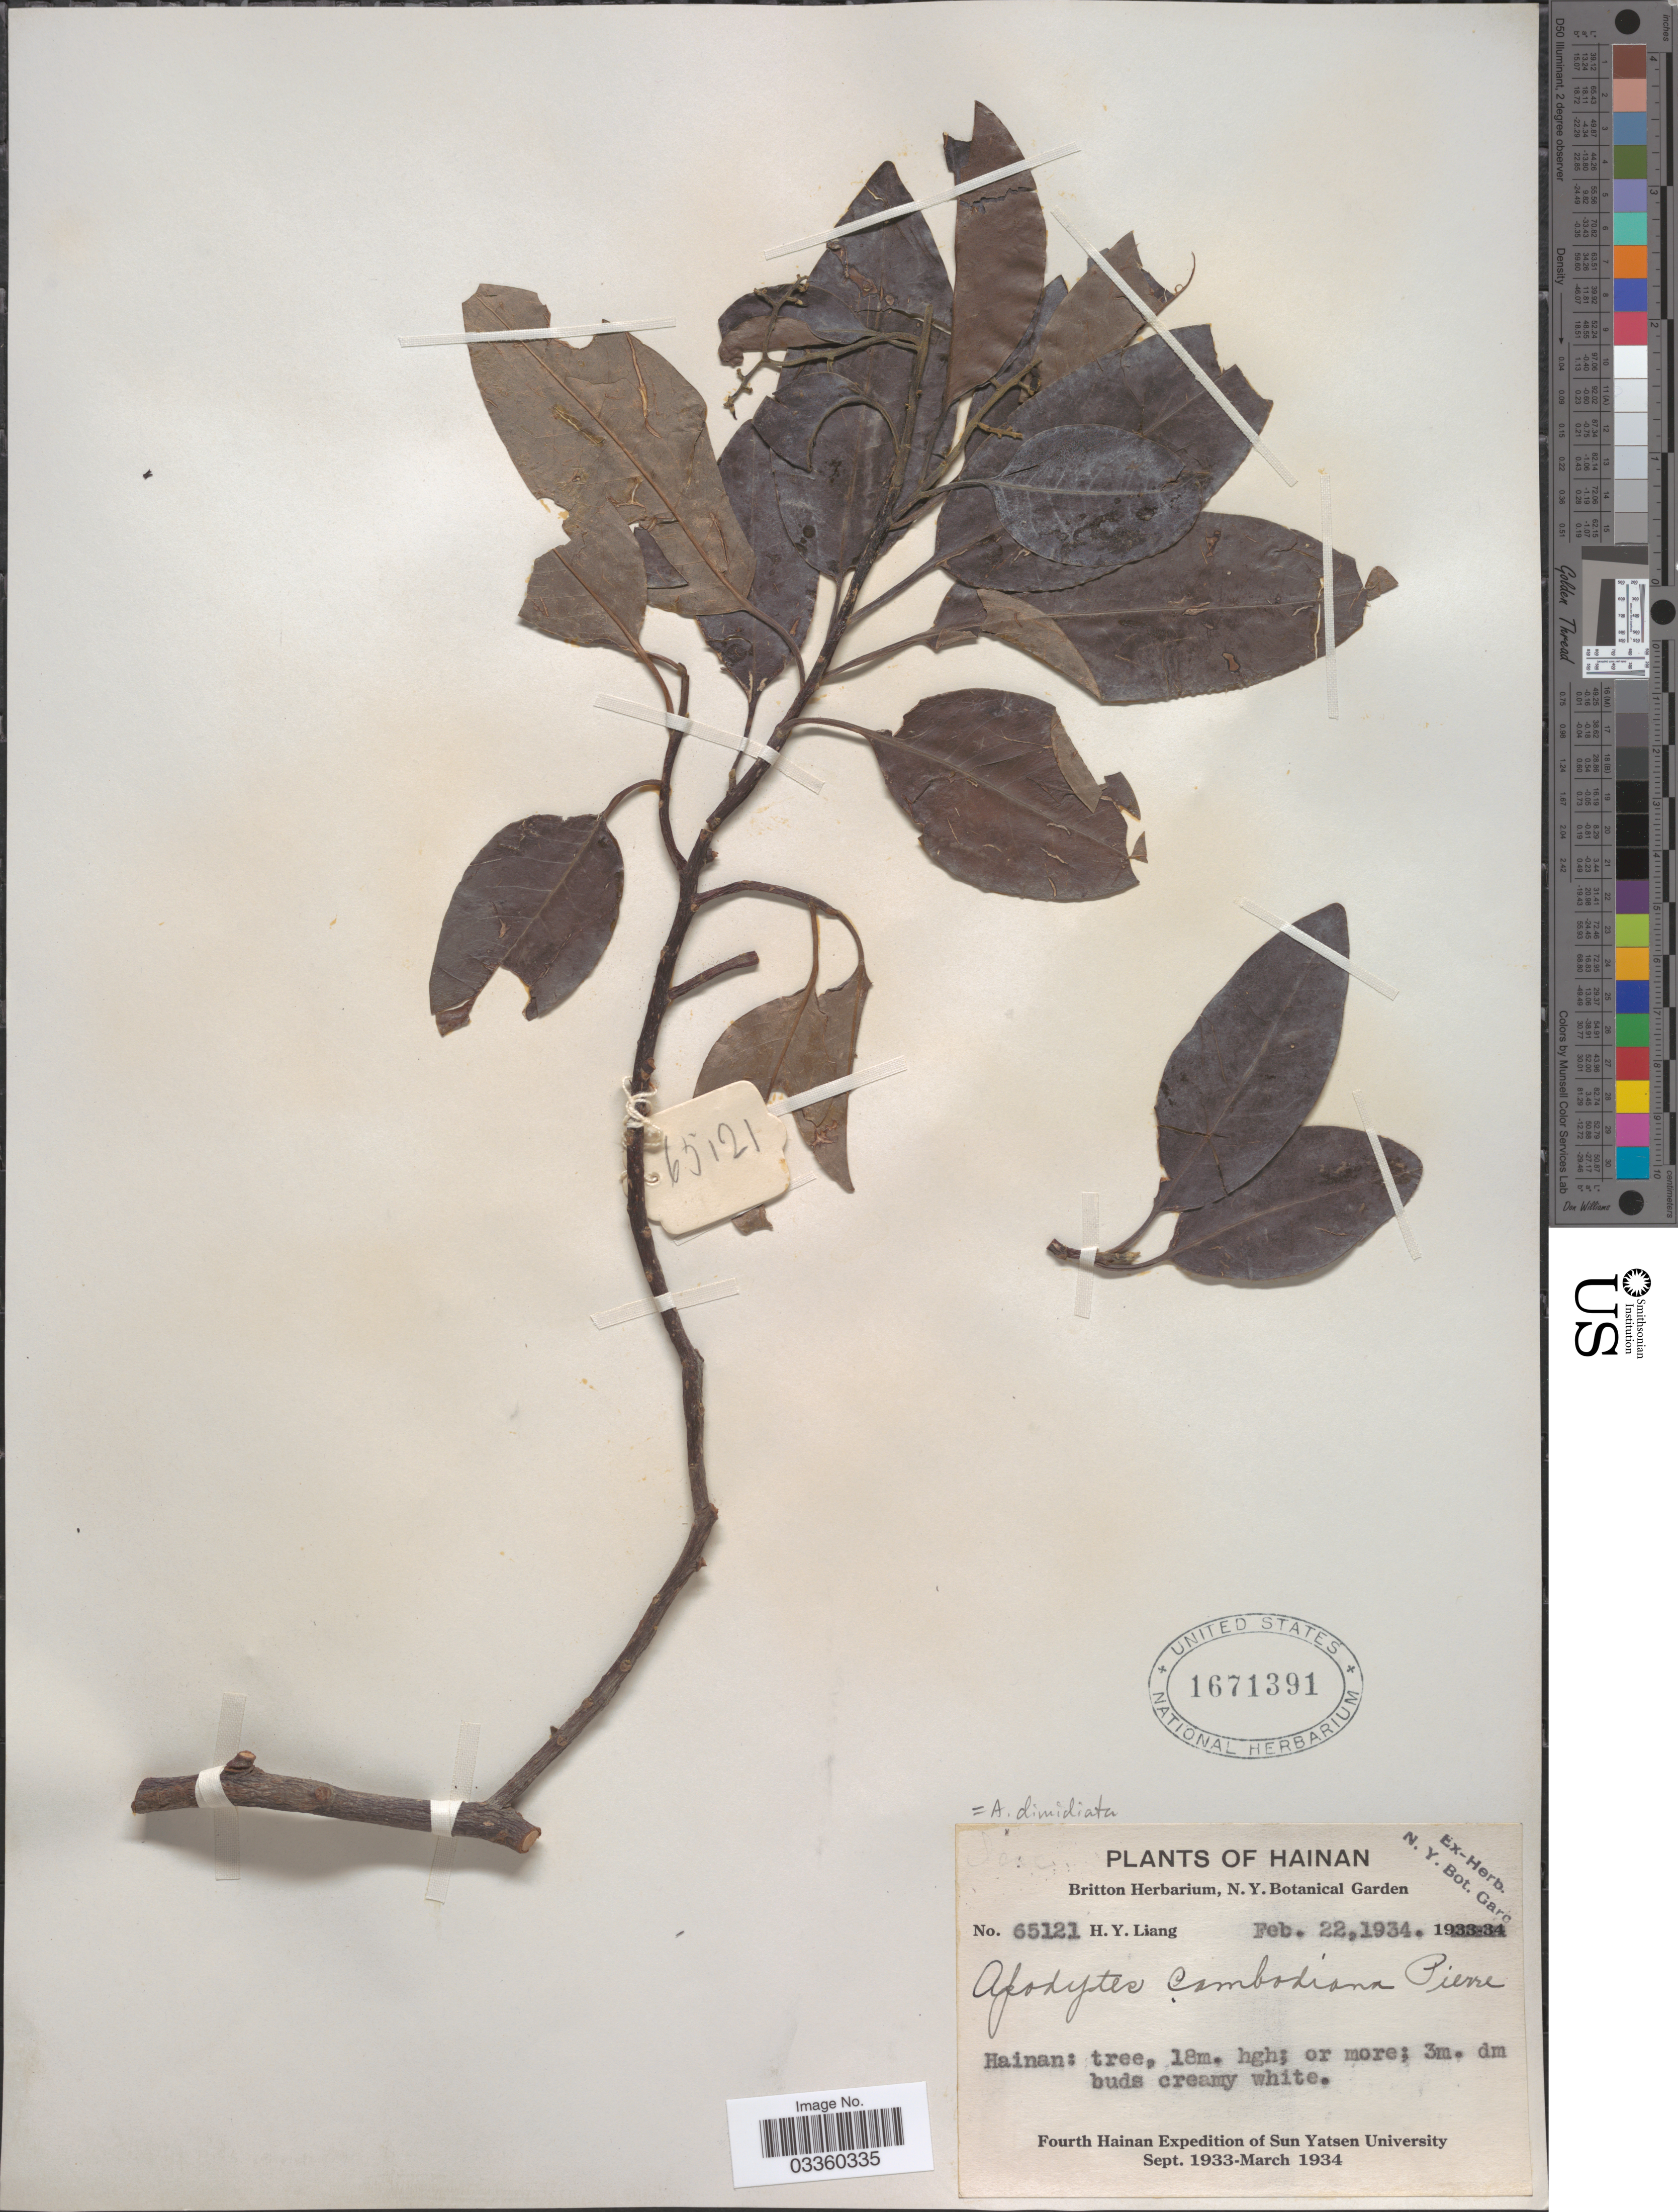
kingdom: Plantae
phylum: Tracheophyta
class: Magnoliopsida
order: Metteniusales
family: Metteniusaceae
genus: Apodytes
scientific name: Apodytes dimidiata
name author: E. Mey. ex Arn.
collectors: H. Y. Liang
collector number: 65121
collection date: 1934-02-22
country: China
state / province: Hainan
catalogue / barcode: US 1671391